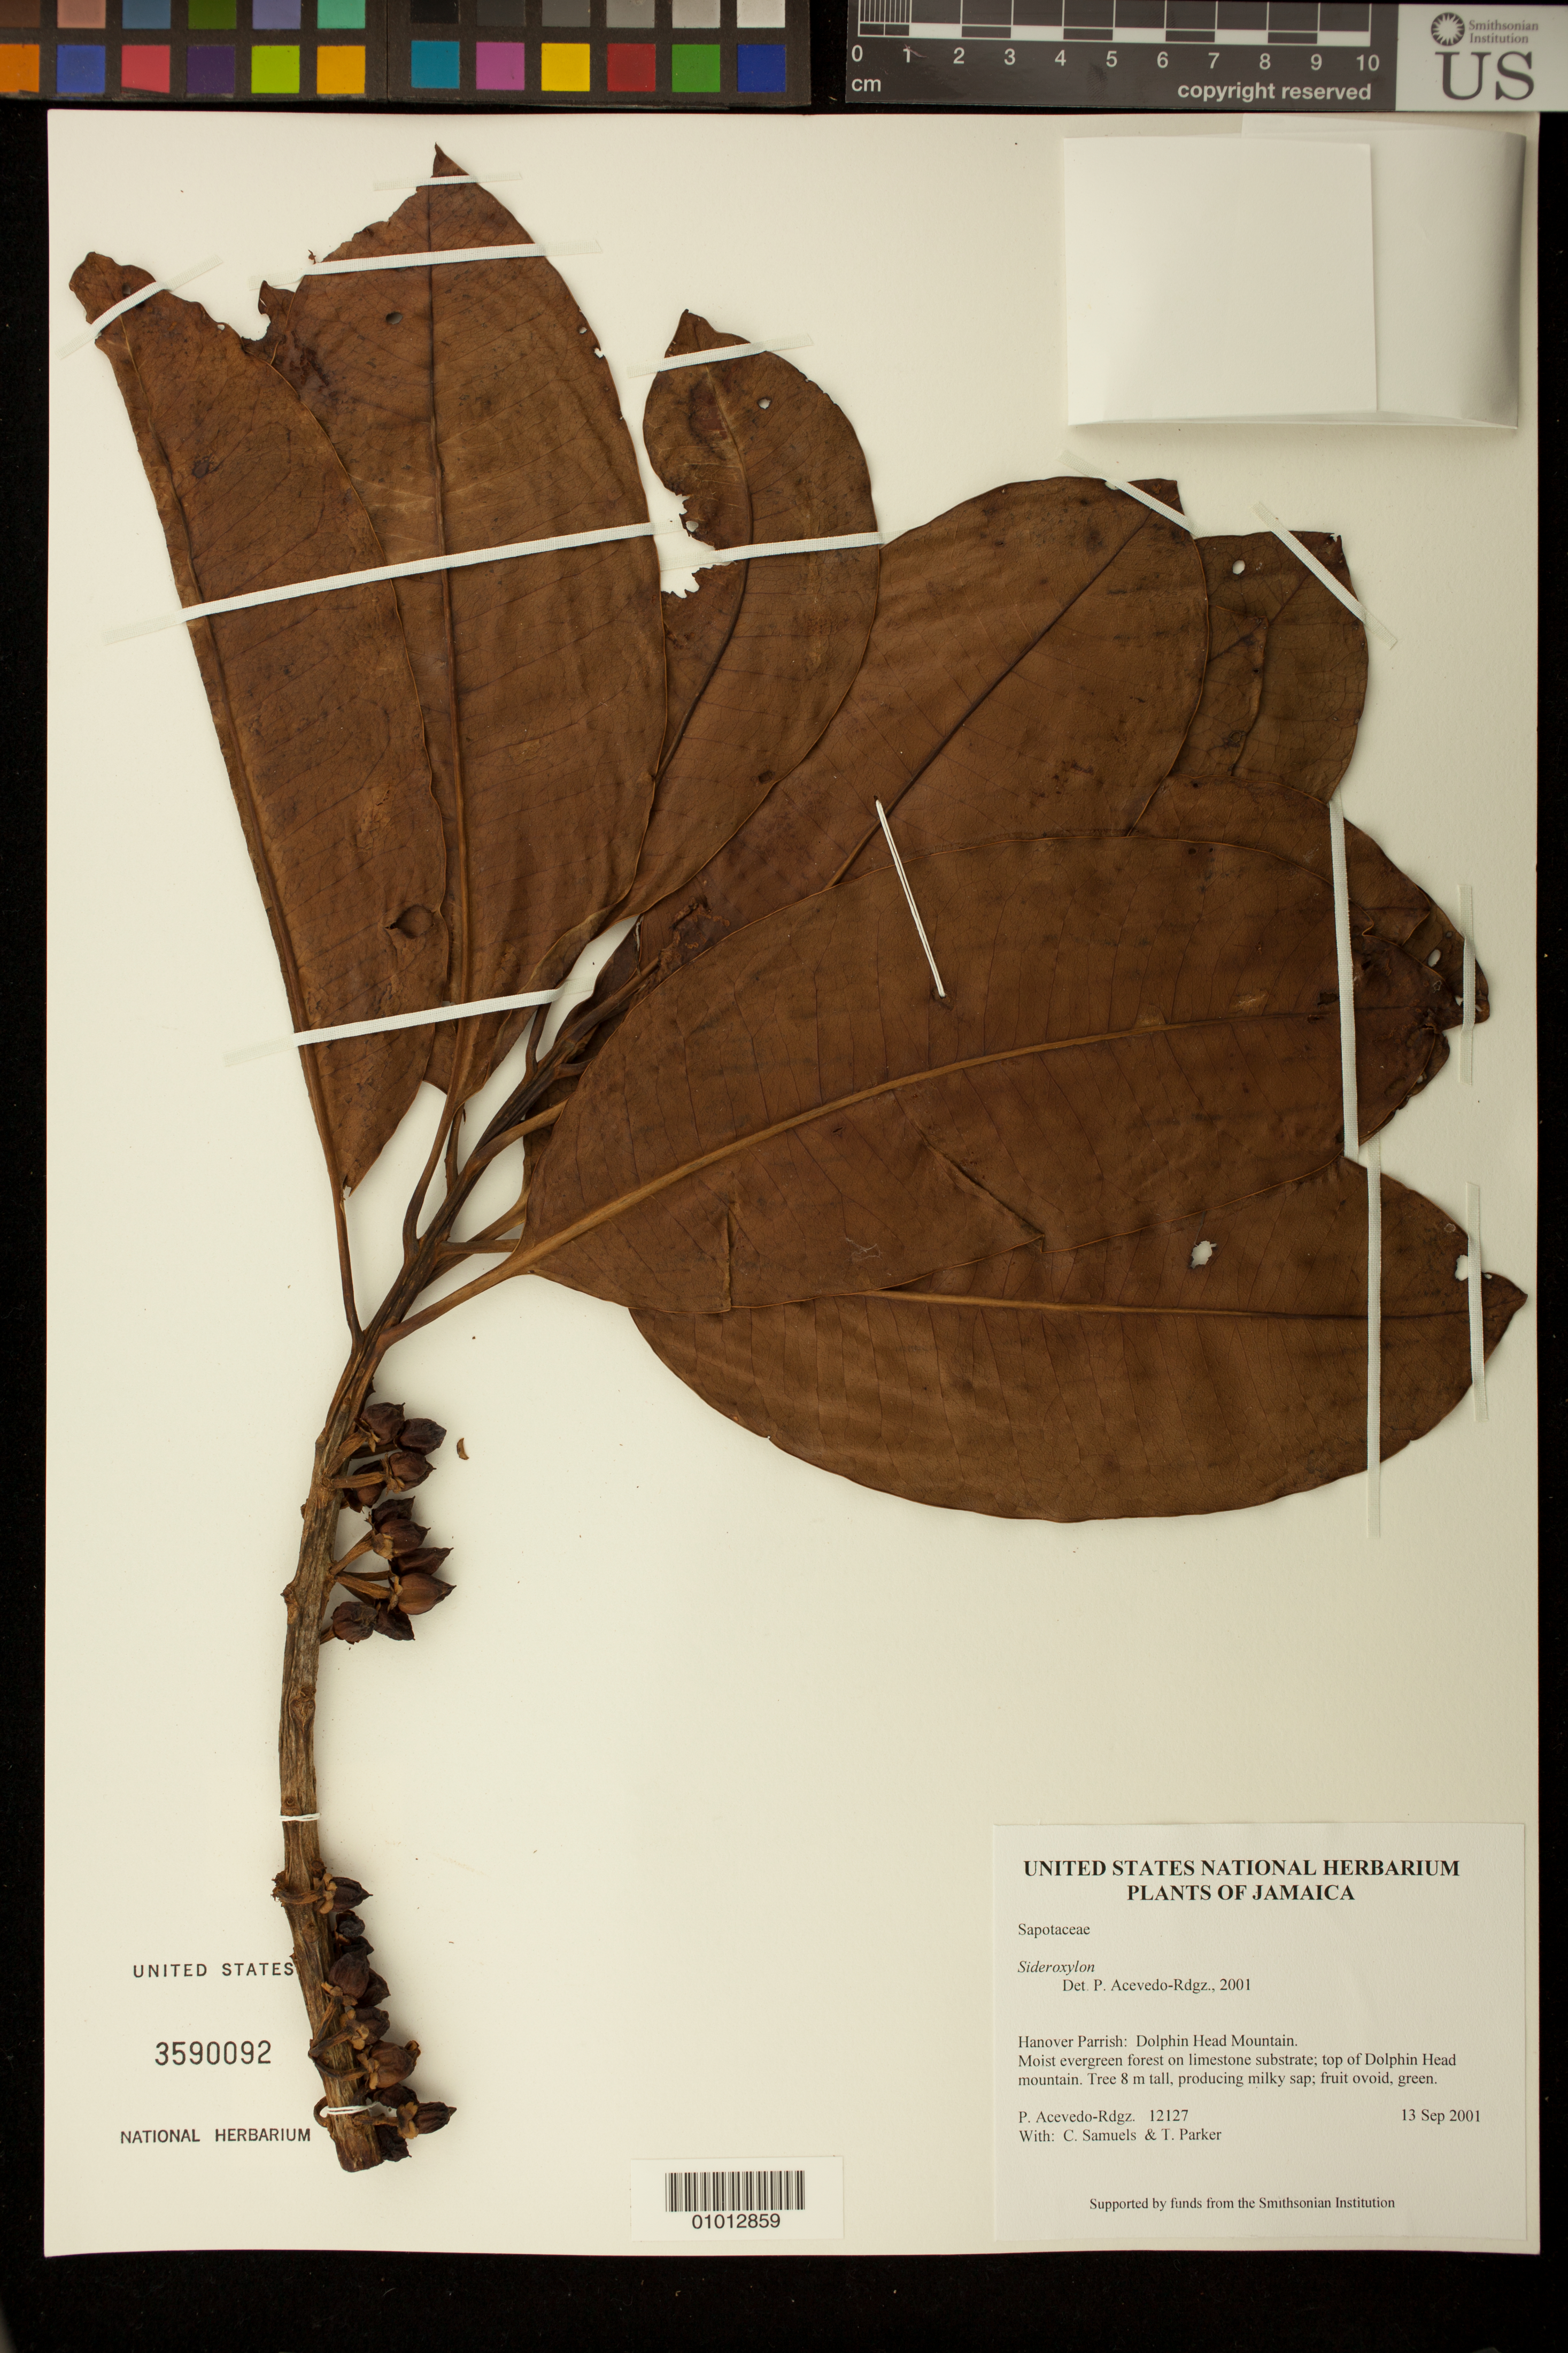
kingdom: Plantae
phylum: Tracheophyta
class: Magnoliopsida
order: Ericales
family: Sapotaceae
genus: Sideroxylon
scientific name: Sideroxylon sp.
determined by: Acevedo-Rodríguez, P., (BOT), Smithsonian Institution - National Museum of Natural History (UNITED STATES)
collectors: P. Acevedo-Rodr., C. Samuels & T. Parker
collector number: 12127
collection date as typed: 13 Sep 2001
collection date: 2001-09-13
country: Jamaica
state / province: Hanover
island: Jamaica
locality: Hanover Parrish: Dolphin Head Mountain.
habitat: Moist evergreen forest on limestone substrate; top of Dolphin Head mountain.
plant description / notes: US, K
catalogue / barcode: US 3590092